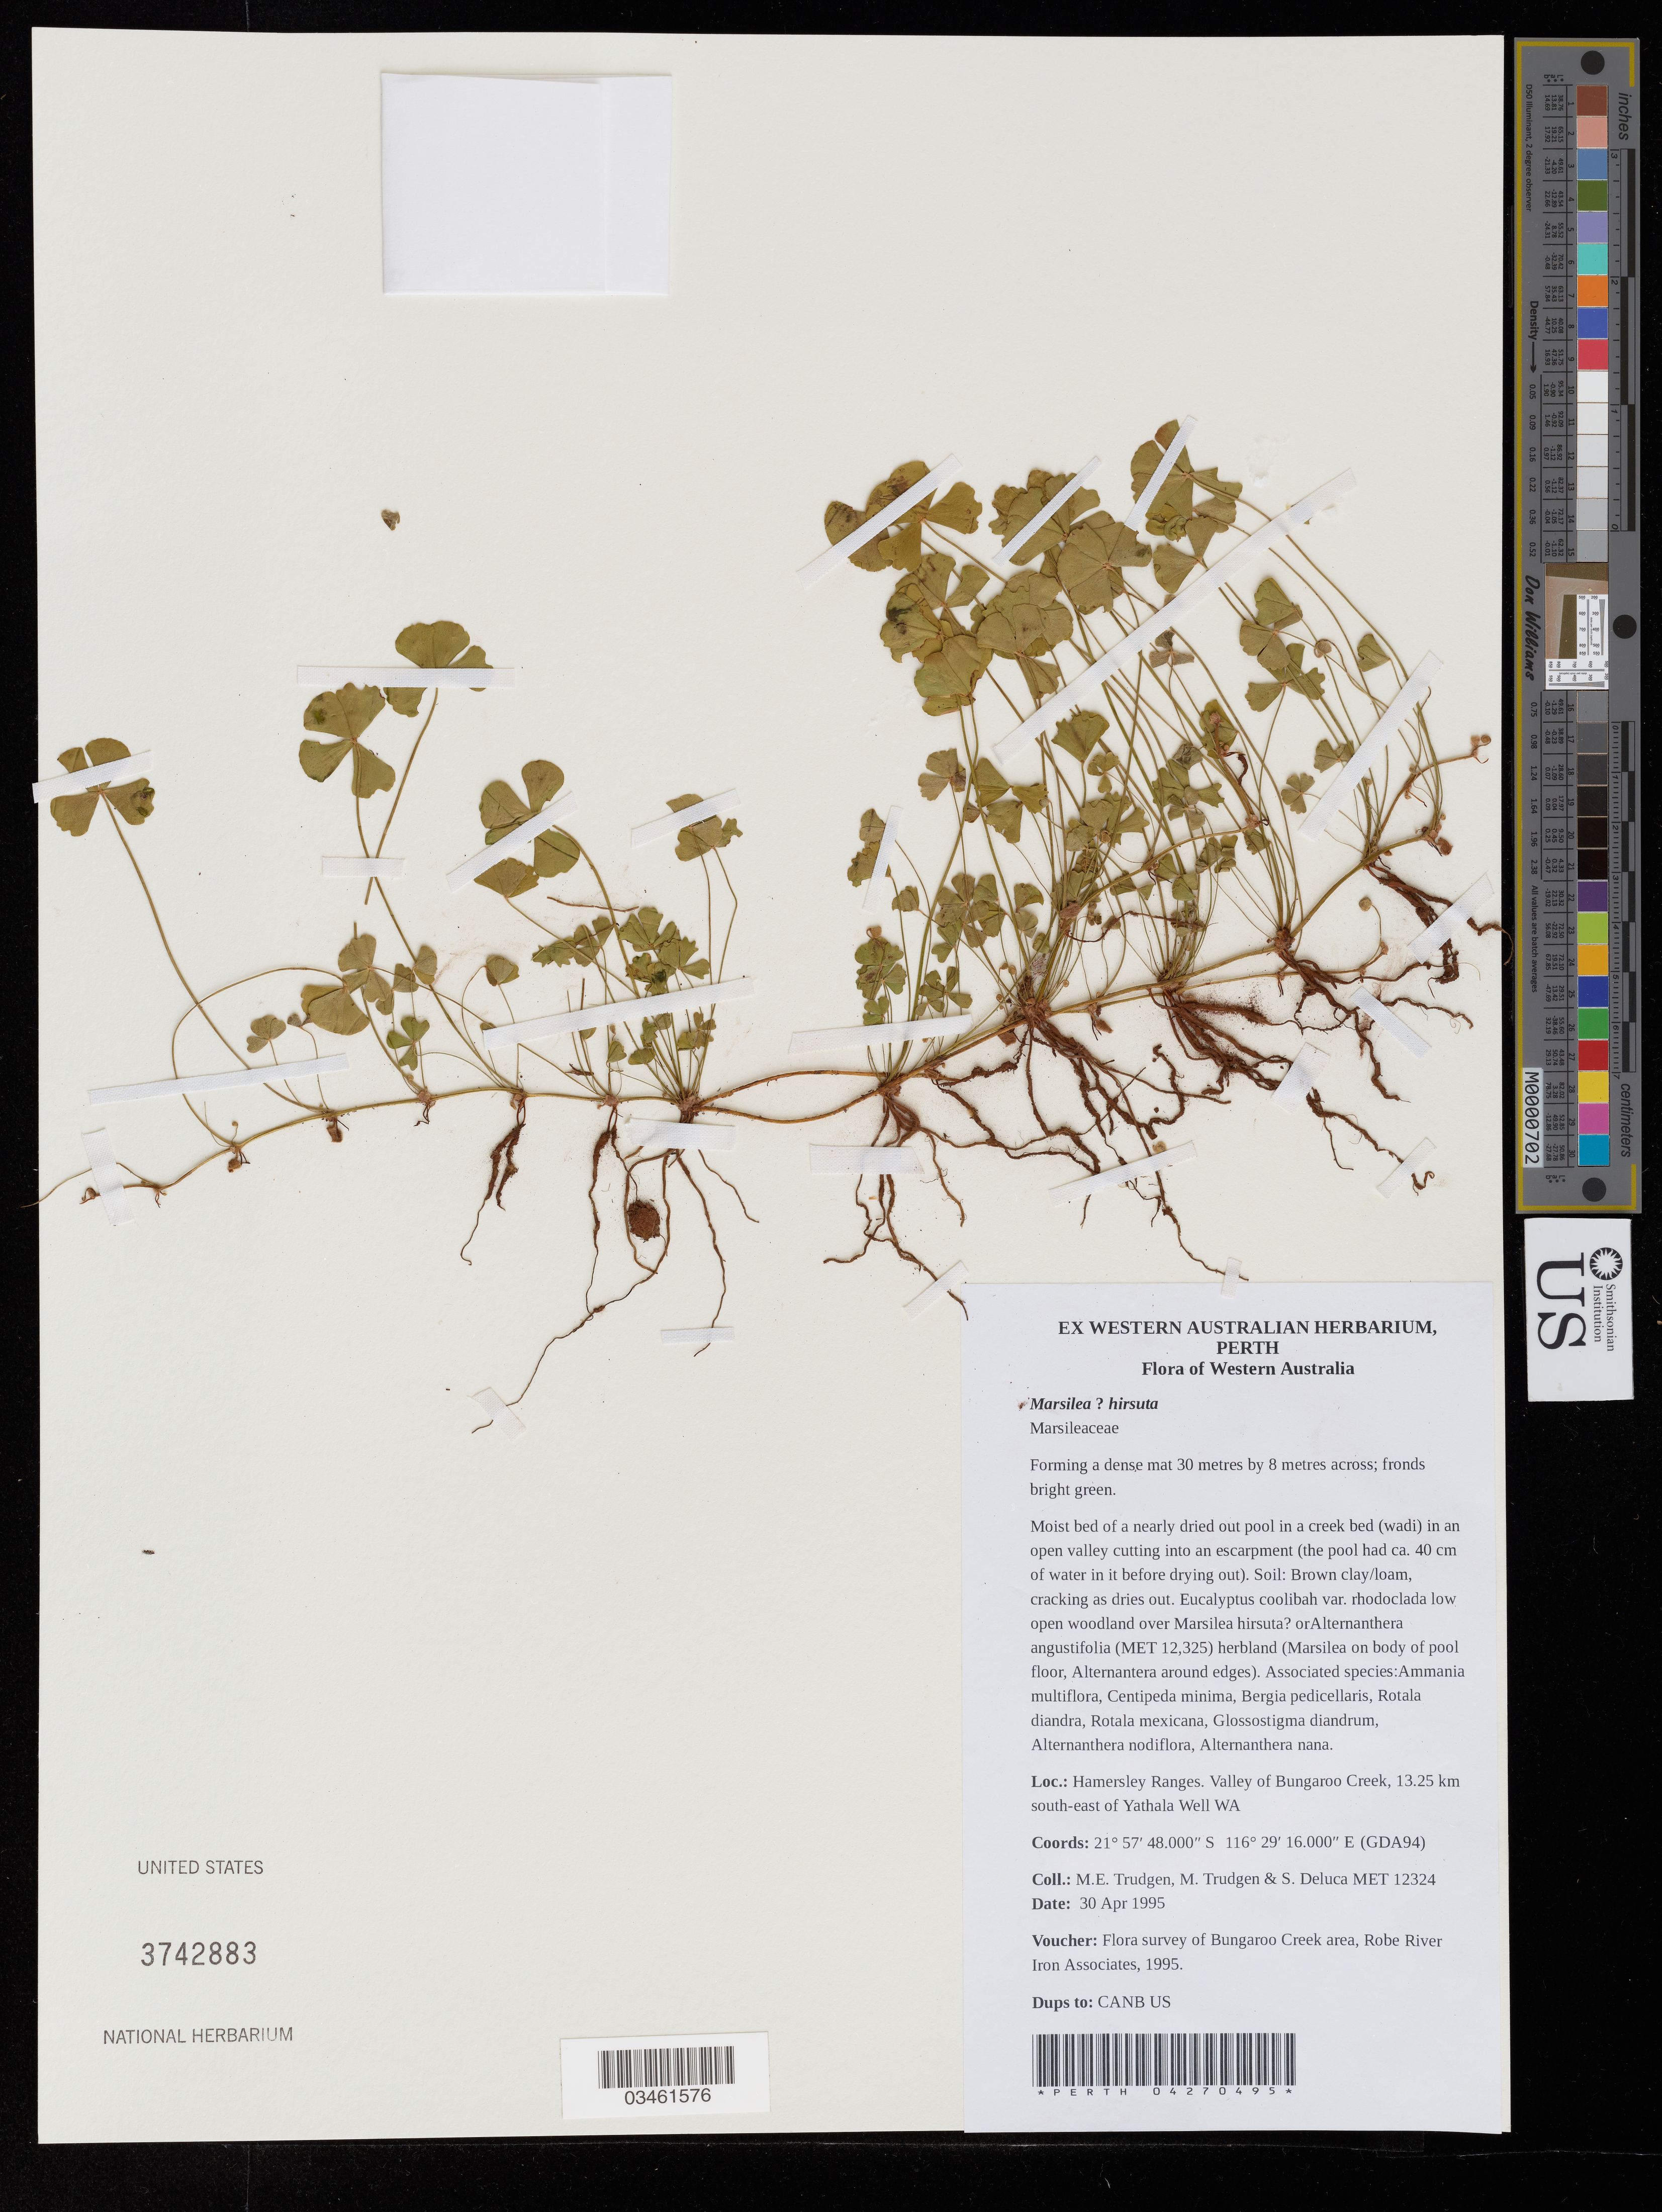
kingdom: Plantae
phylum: Tracheophyta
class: Polypodiopsida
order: Salviniales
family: Marsileaceae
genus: Marsilea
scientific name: Marsilea hirsuta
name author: R. Br.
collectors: M. Trudgen, M. Trudgen & S. Deluca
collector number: MET 12324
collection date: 1995-04-30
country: Australia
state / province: Western Australia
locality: Hamersley Ranges. Valley of Bungaroo Creek, 13.25 km south-east of Yathala Well WA.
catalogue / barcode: US 3742883